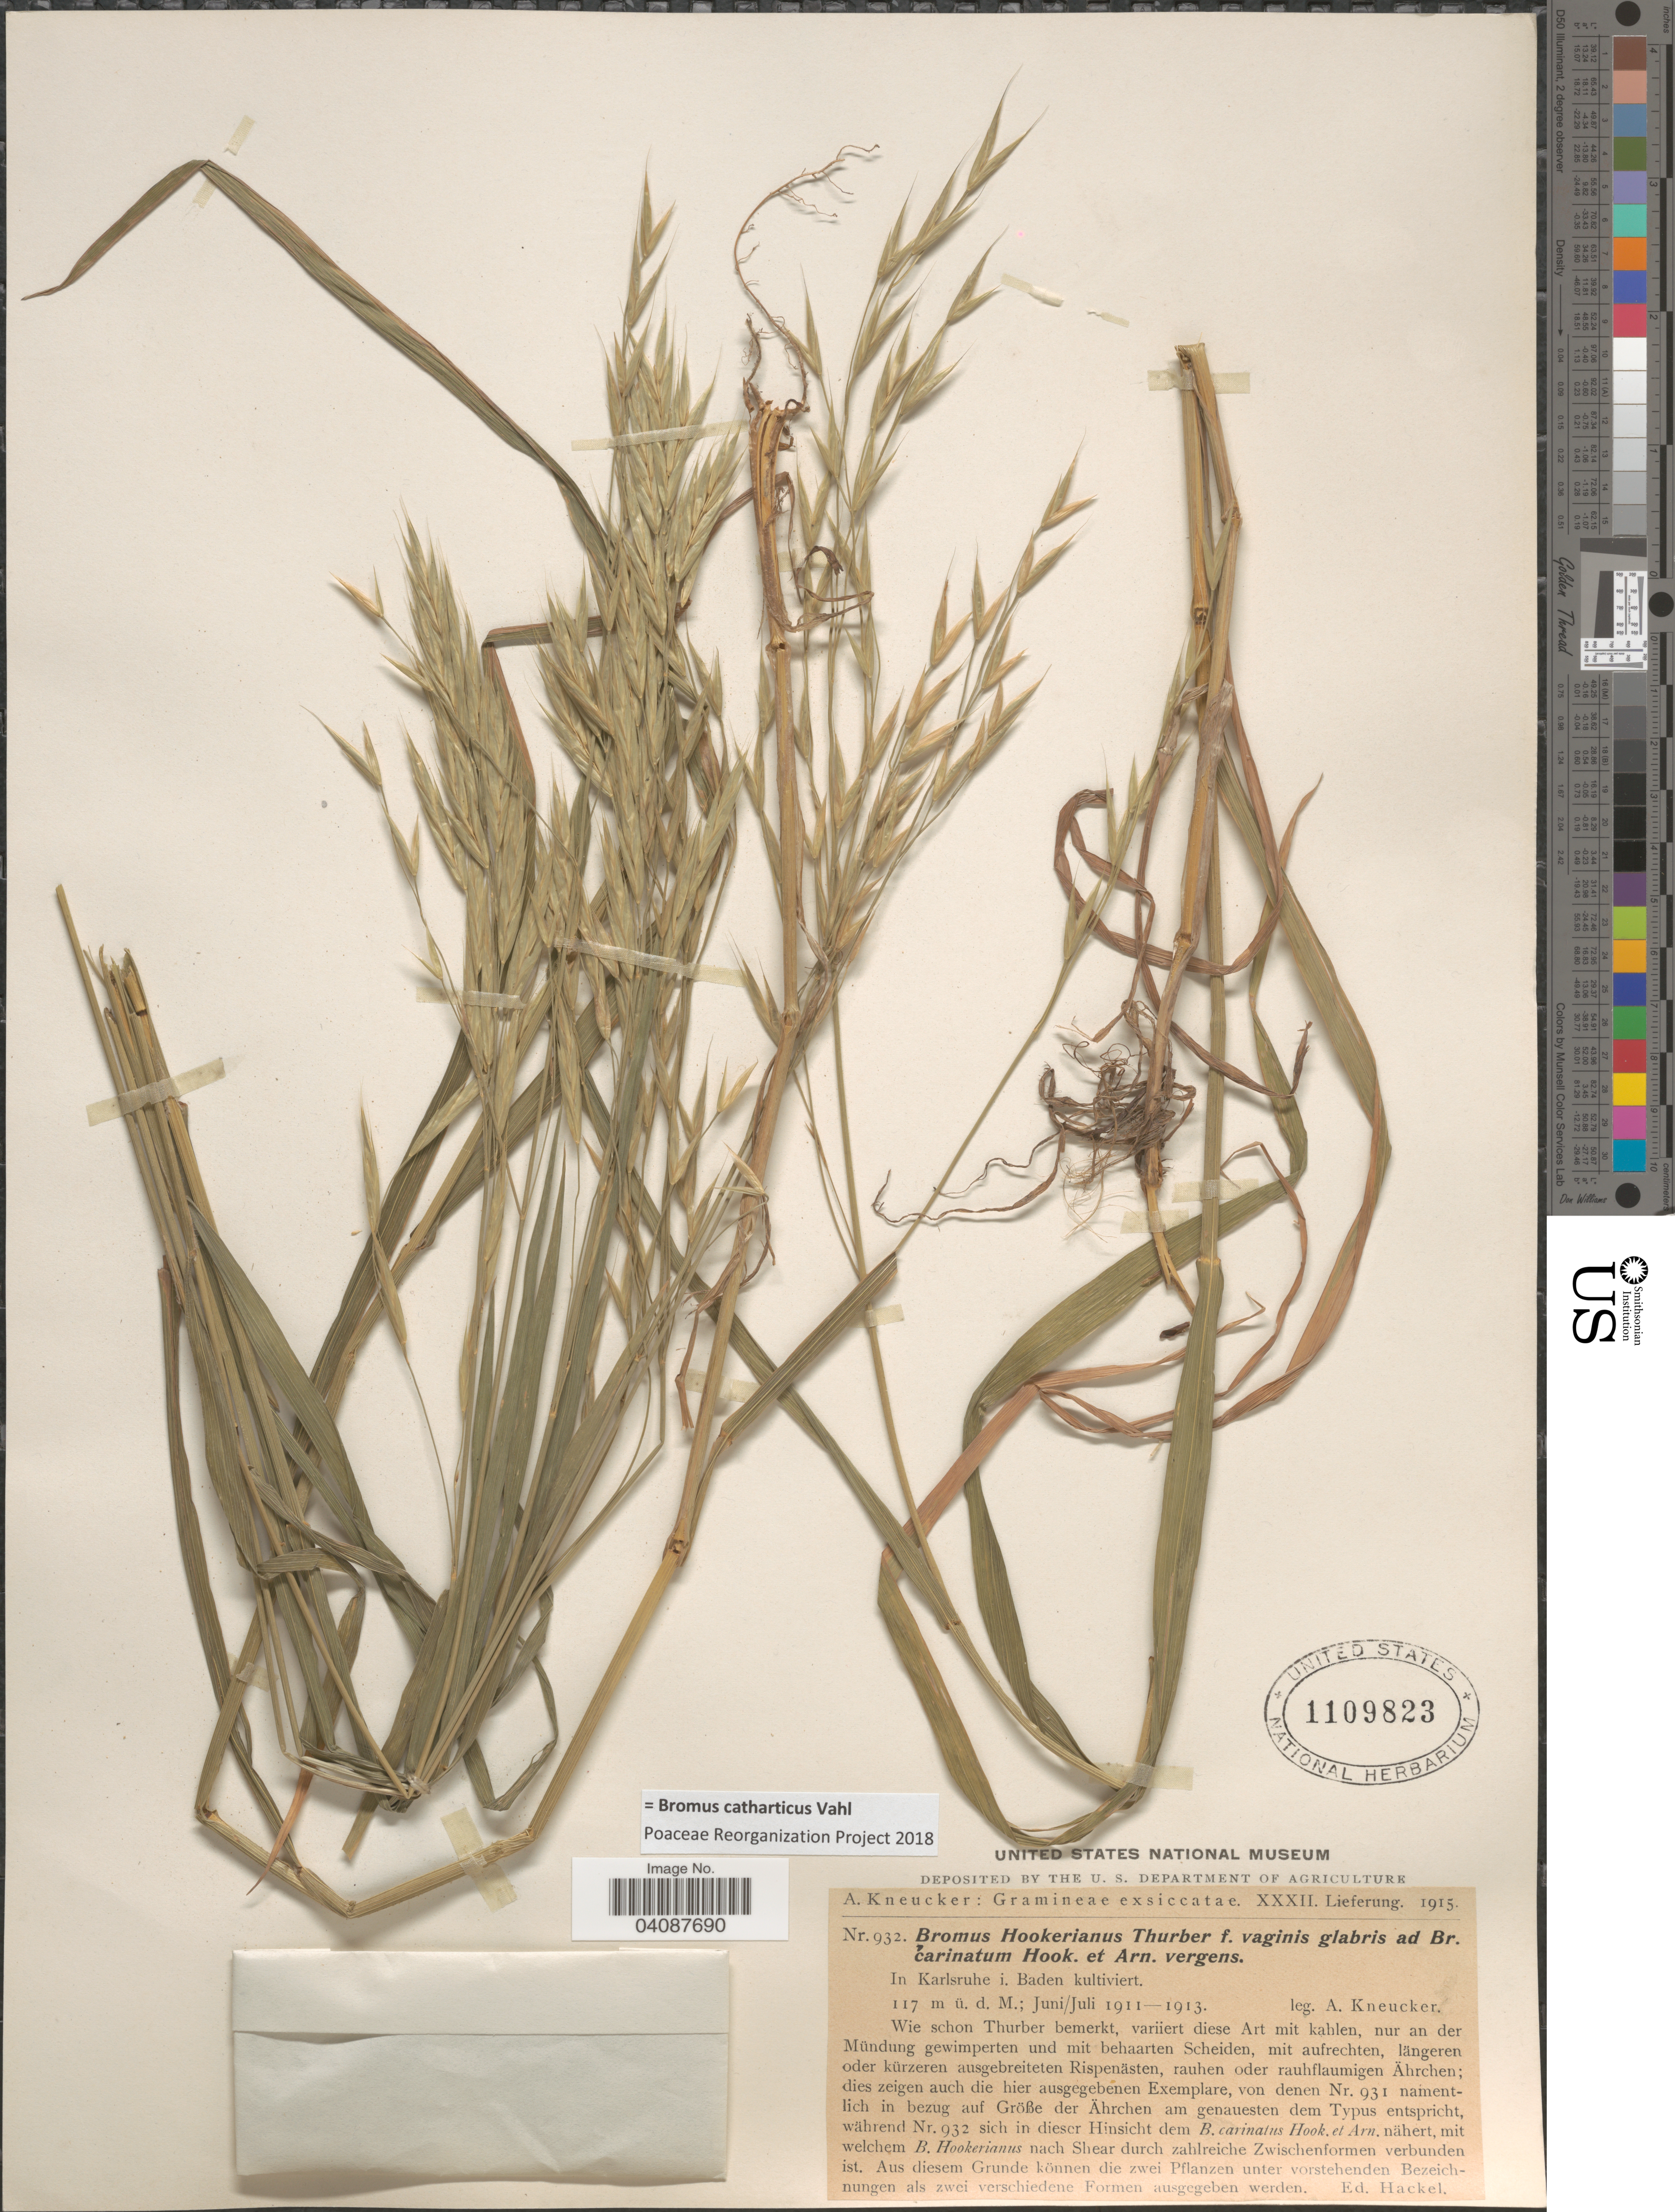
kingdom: Plantae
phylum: Tracheophyta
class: Liliopsida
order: Poales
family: Poaceae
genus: Bromus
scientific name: Bromus catharticus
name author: Vahl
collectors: A. Kneucker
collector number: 932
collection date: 1911-06/1913-07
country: Germany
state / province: Baden-Württemberg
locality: In Karlsruhe i. Baden kultiviert.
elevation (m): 117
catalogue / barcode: US 1109823